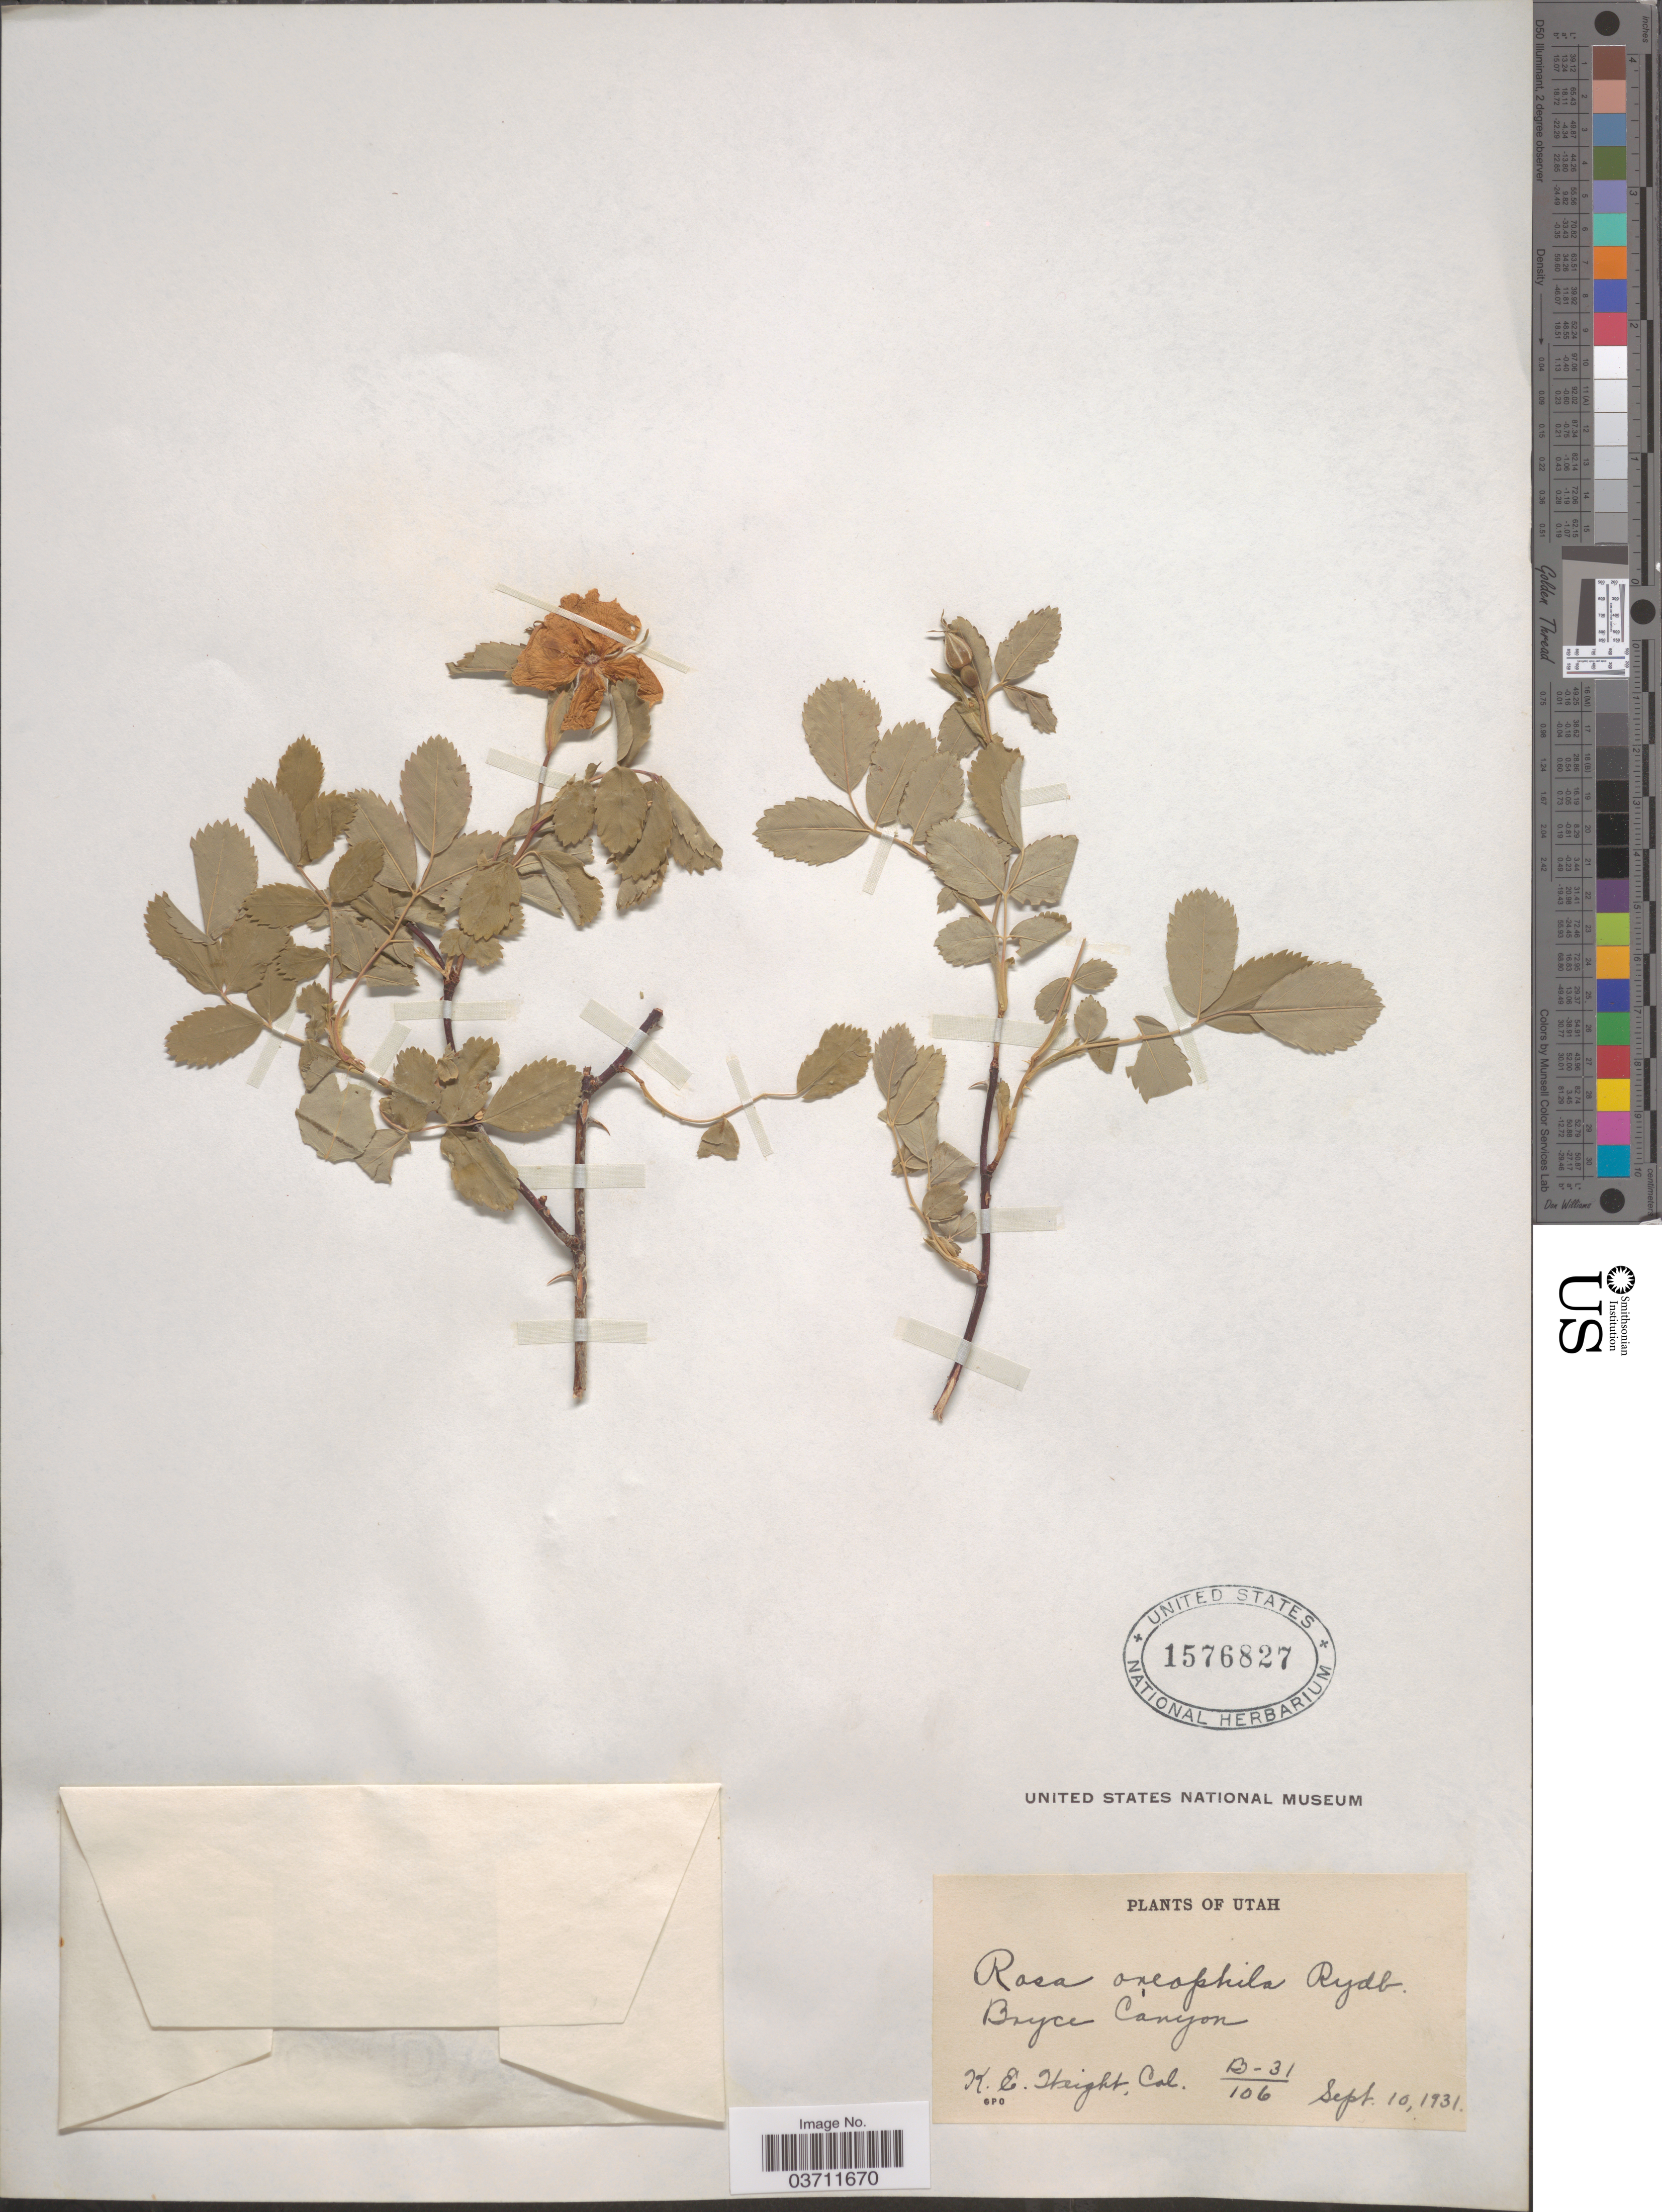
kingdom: Plantae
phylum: Tracheophyta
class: Magnoliopsida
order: Rosales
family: Rosaceae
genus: Rosa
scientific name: Rosa oreophila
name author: Rydb.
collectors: K. Weight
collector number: B-31/106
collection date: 1931-09-10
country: United States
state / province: Utah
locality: Bryce Canyon.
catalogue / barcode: US 1576827